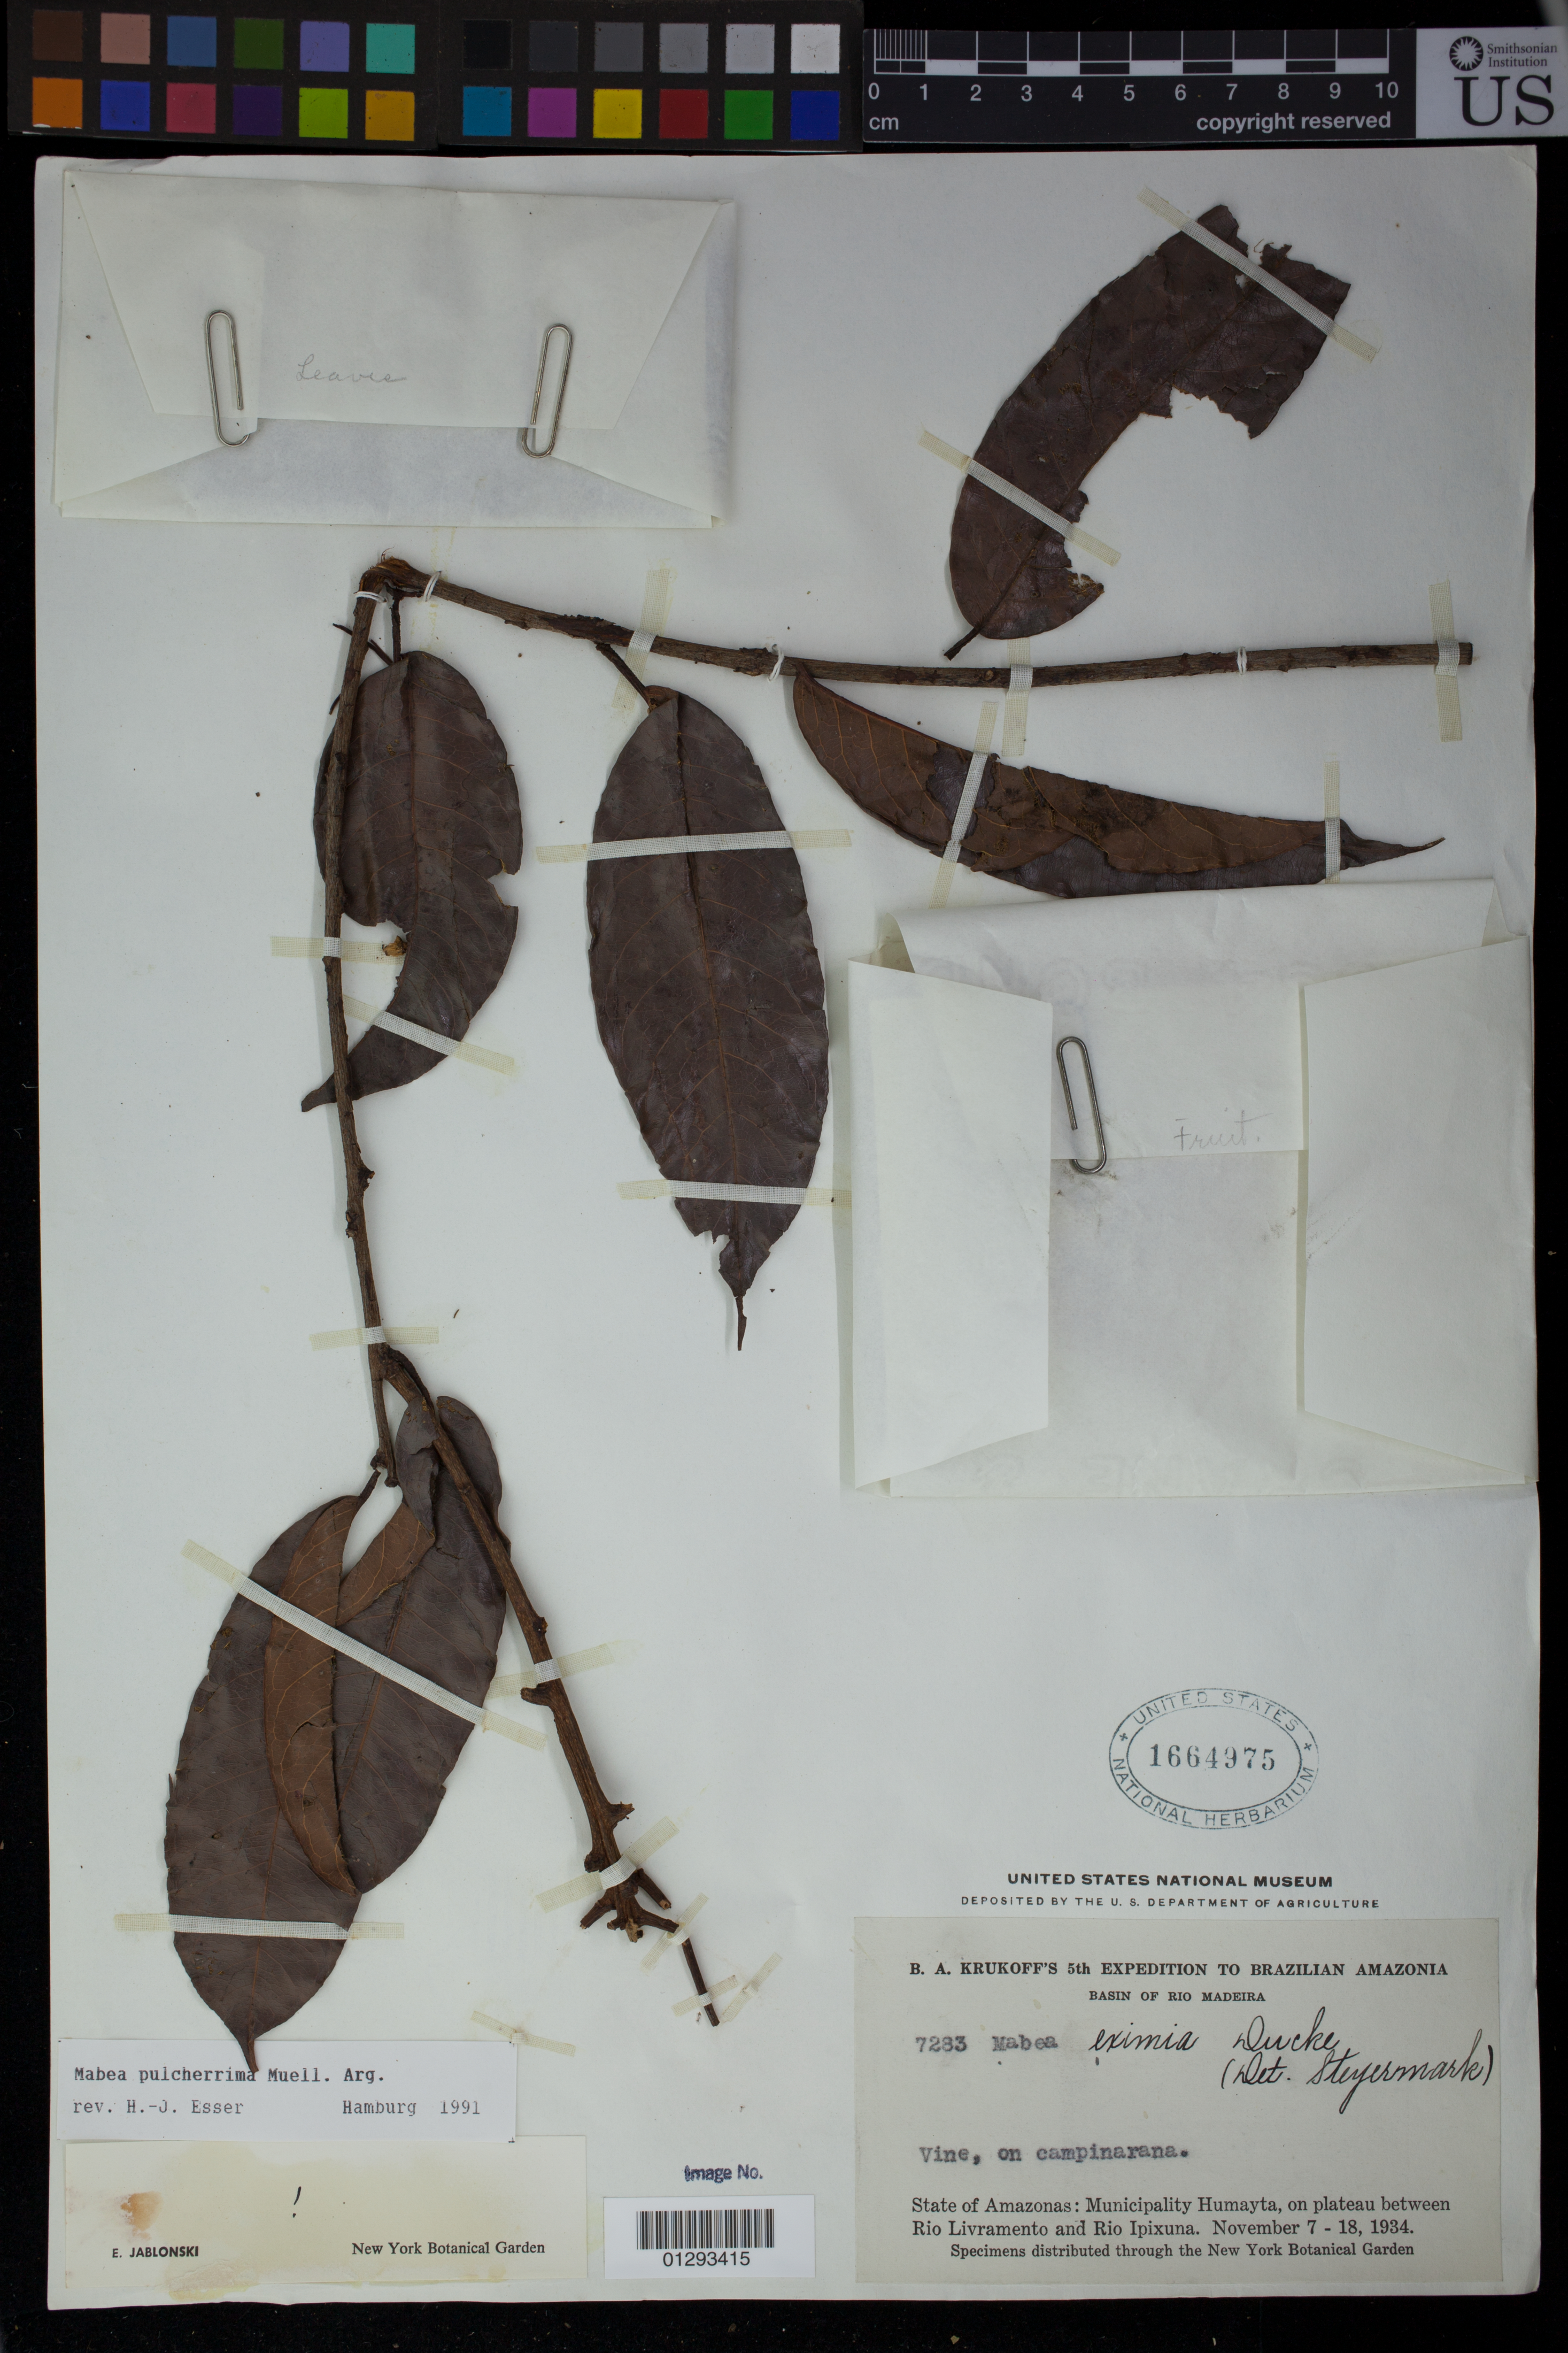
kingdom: Plantae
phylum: Tracheophyta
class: Magnoliopsida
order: Malpighiales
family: Euphorbiaceae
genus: Mabea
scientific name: Mabea pulcherrima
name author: Müll. Arg.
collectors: B. A. Krukoff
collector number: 7283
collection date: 1934-11-07/1934-11-18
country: Brazil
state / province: Amazonas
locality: Humayta, on plateau between Rio Livramento and Rio Ipixuna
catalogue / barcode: US 1664975